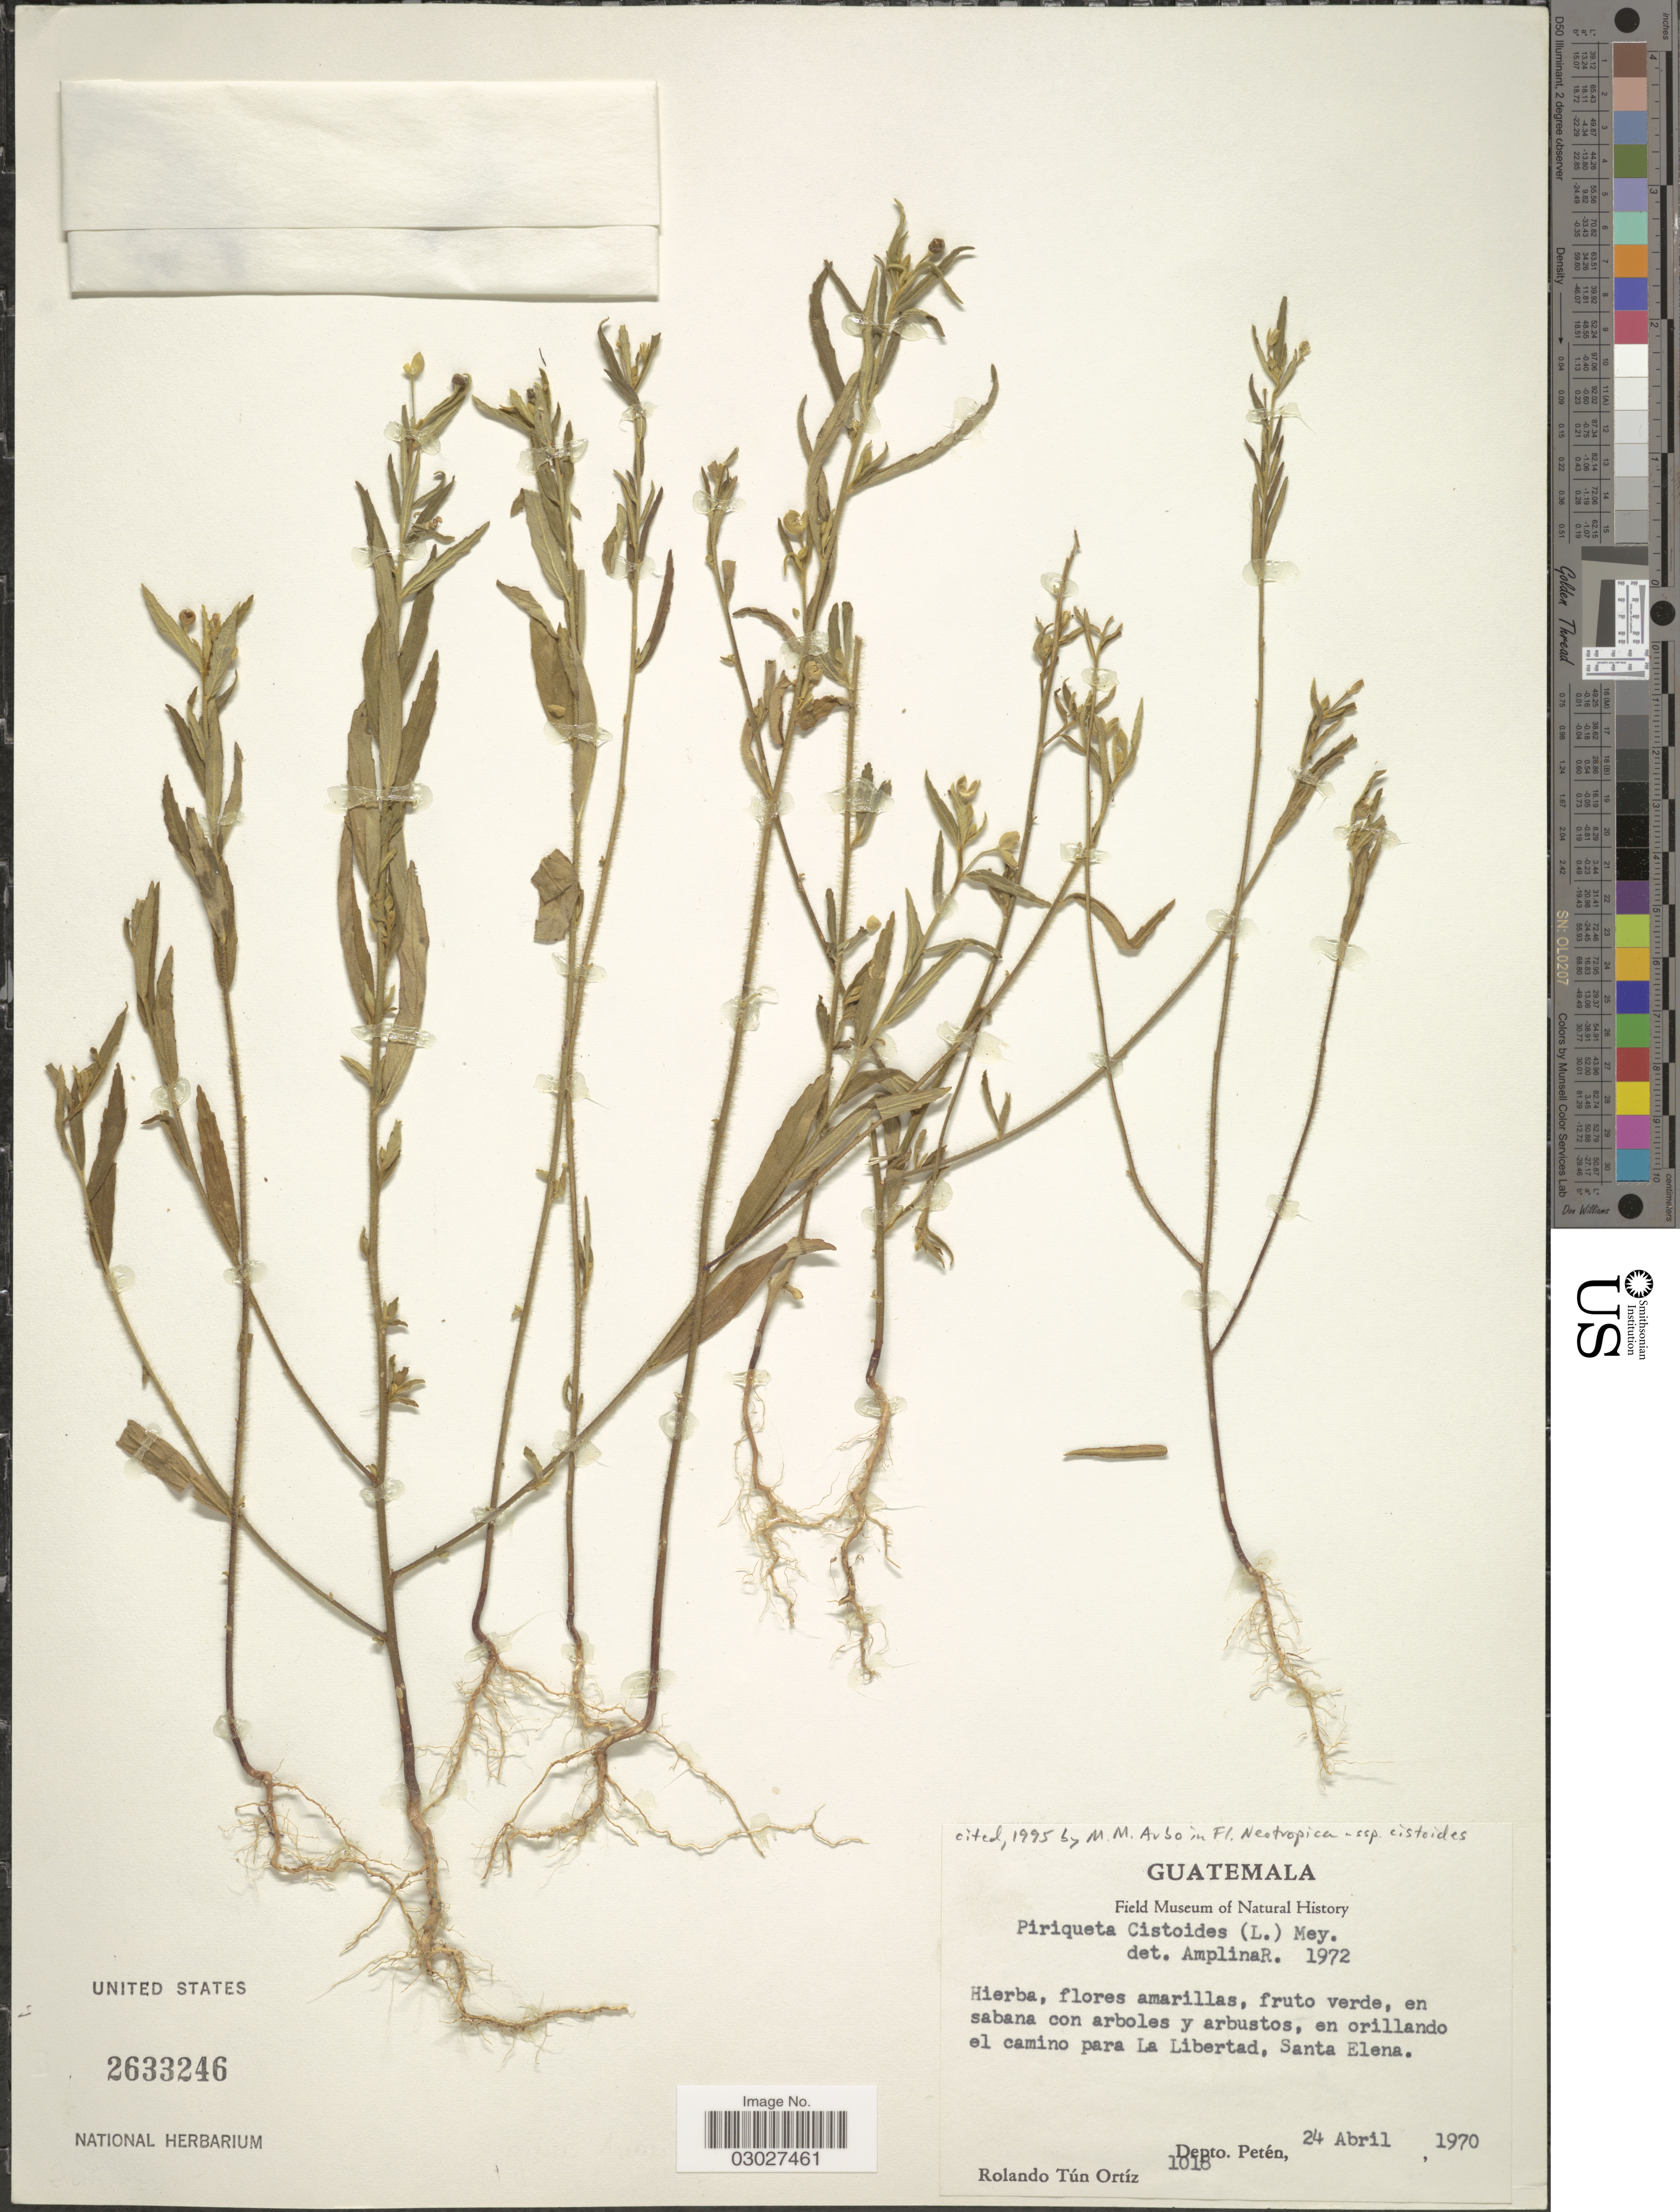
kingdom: Plantae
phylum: Tracheophyta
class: Magnoliopsida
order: Malpighiales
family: Turneraceae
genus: Piriqueta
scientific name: Piriqueta cistoides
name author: (L.) Griseb.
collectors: R. T. Ortíz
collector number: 1018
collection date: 1970-04-24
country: Guatemala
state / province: El Petén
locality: En orillando el camino para La Libertad, Santa Elena. Depto. Petén.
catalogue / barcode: US 2633246